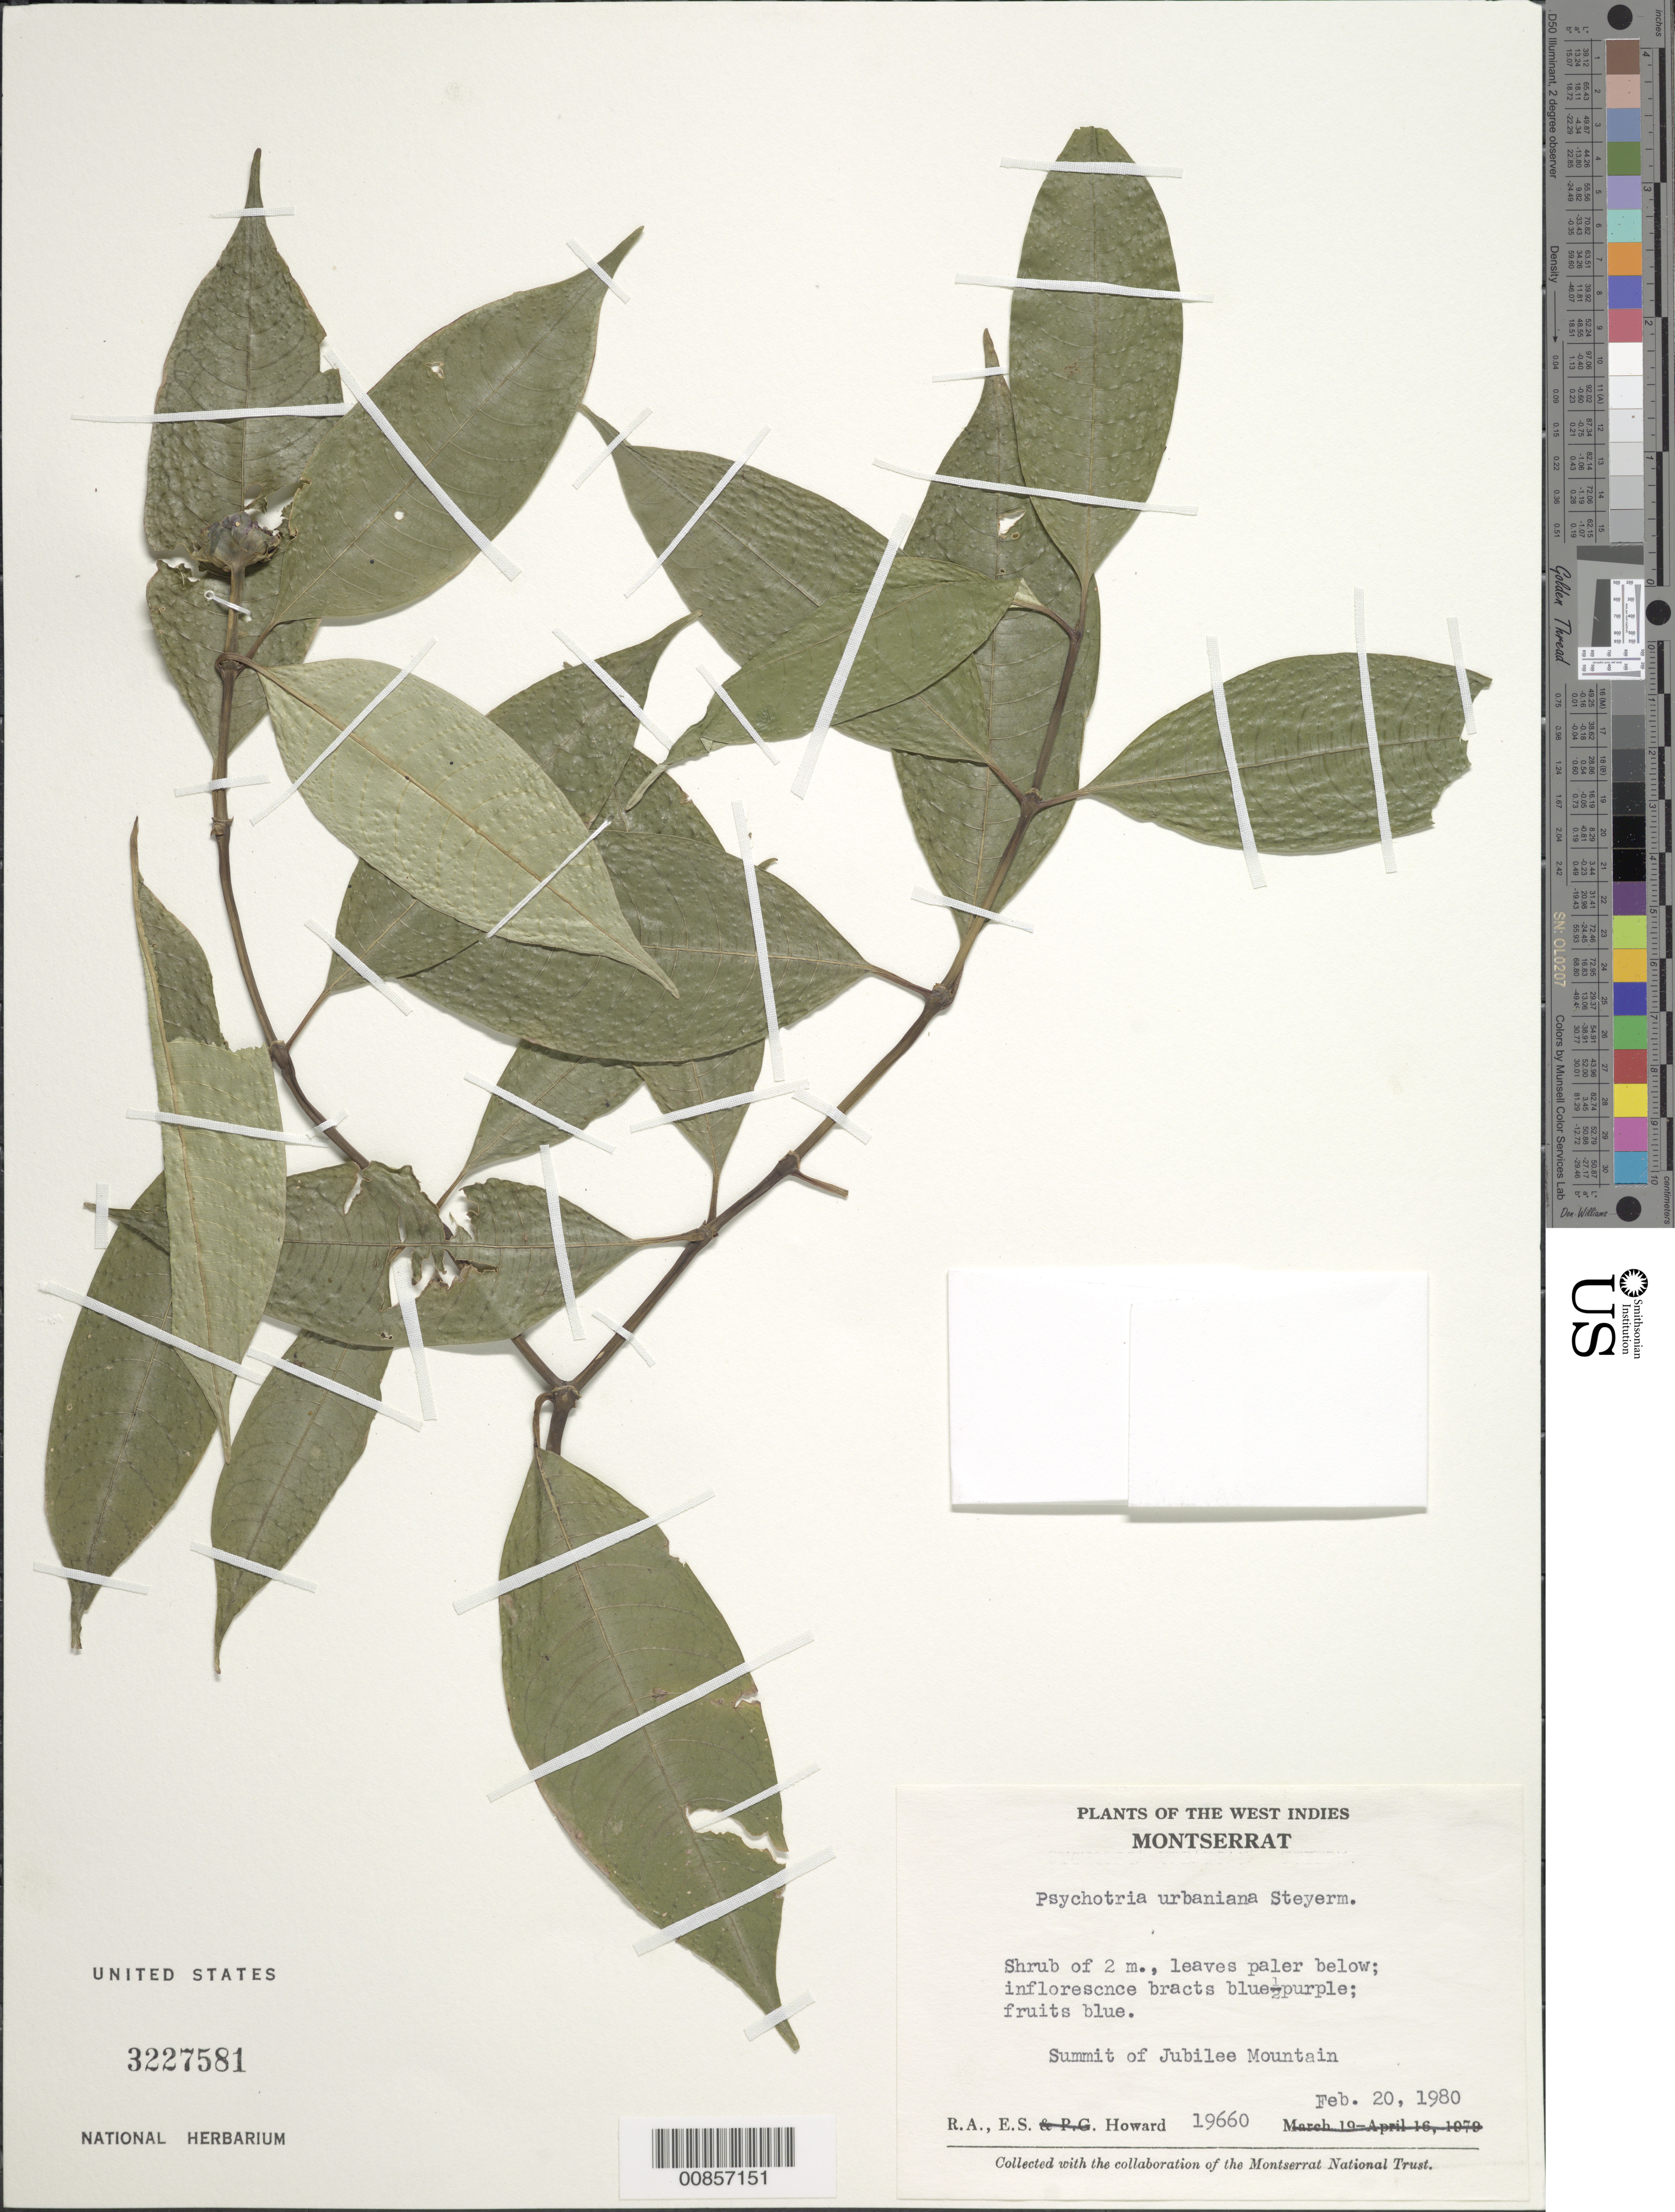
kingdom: Plantae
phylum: Tracheophyta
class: Magnoliopsida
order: Gentianales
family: Rubiaceae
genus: Psychotria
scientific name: Psychotria urbaniana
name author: Steyerm.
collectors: R. A. Howard & E. S. Howard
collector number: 19660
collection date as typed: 20 Feb 1980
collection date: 1980-02-20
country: Montserrat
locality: Summit of Jubilee Mountain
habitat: Montane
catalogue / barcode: US 3227581